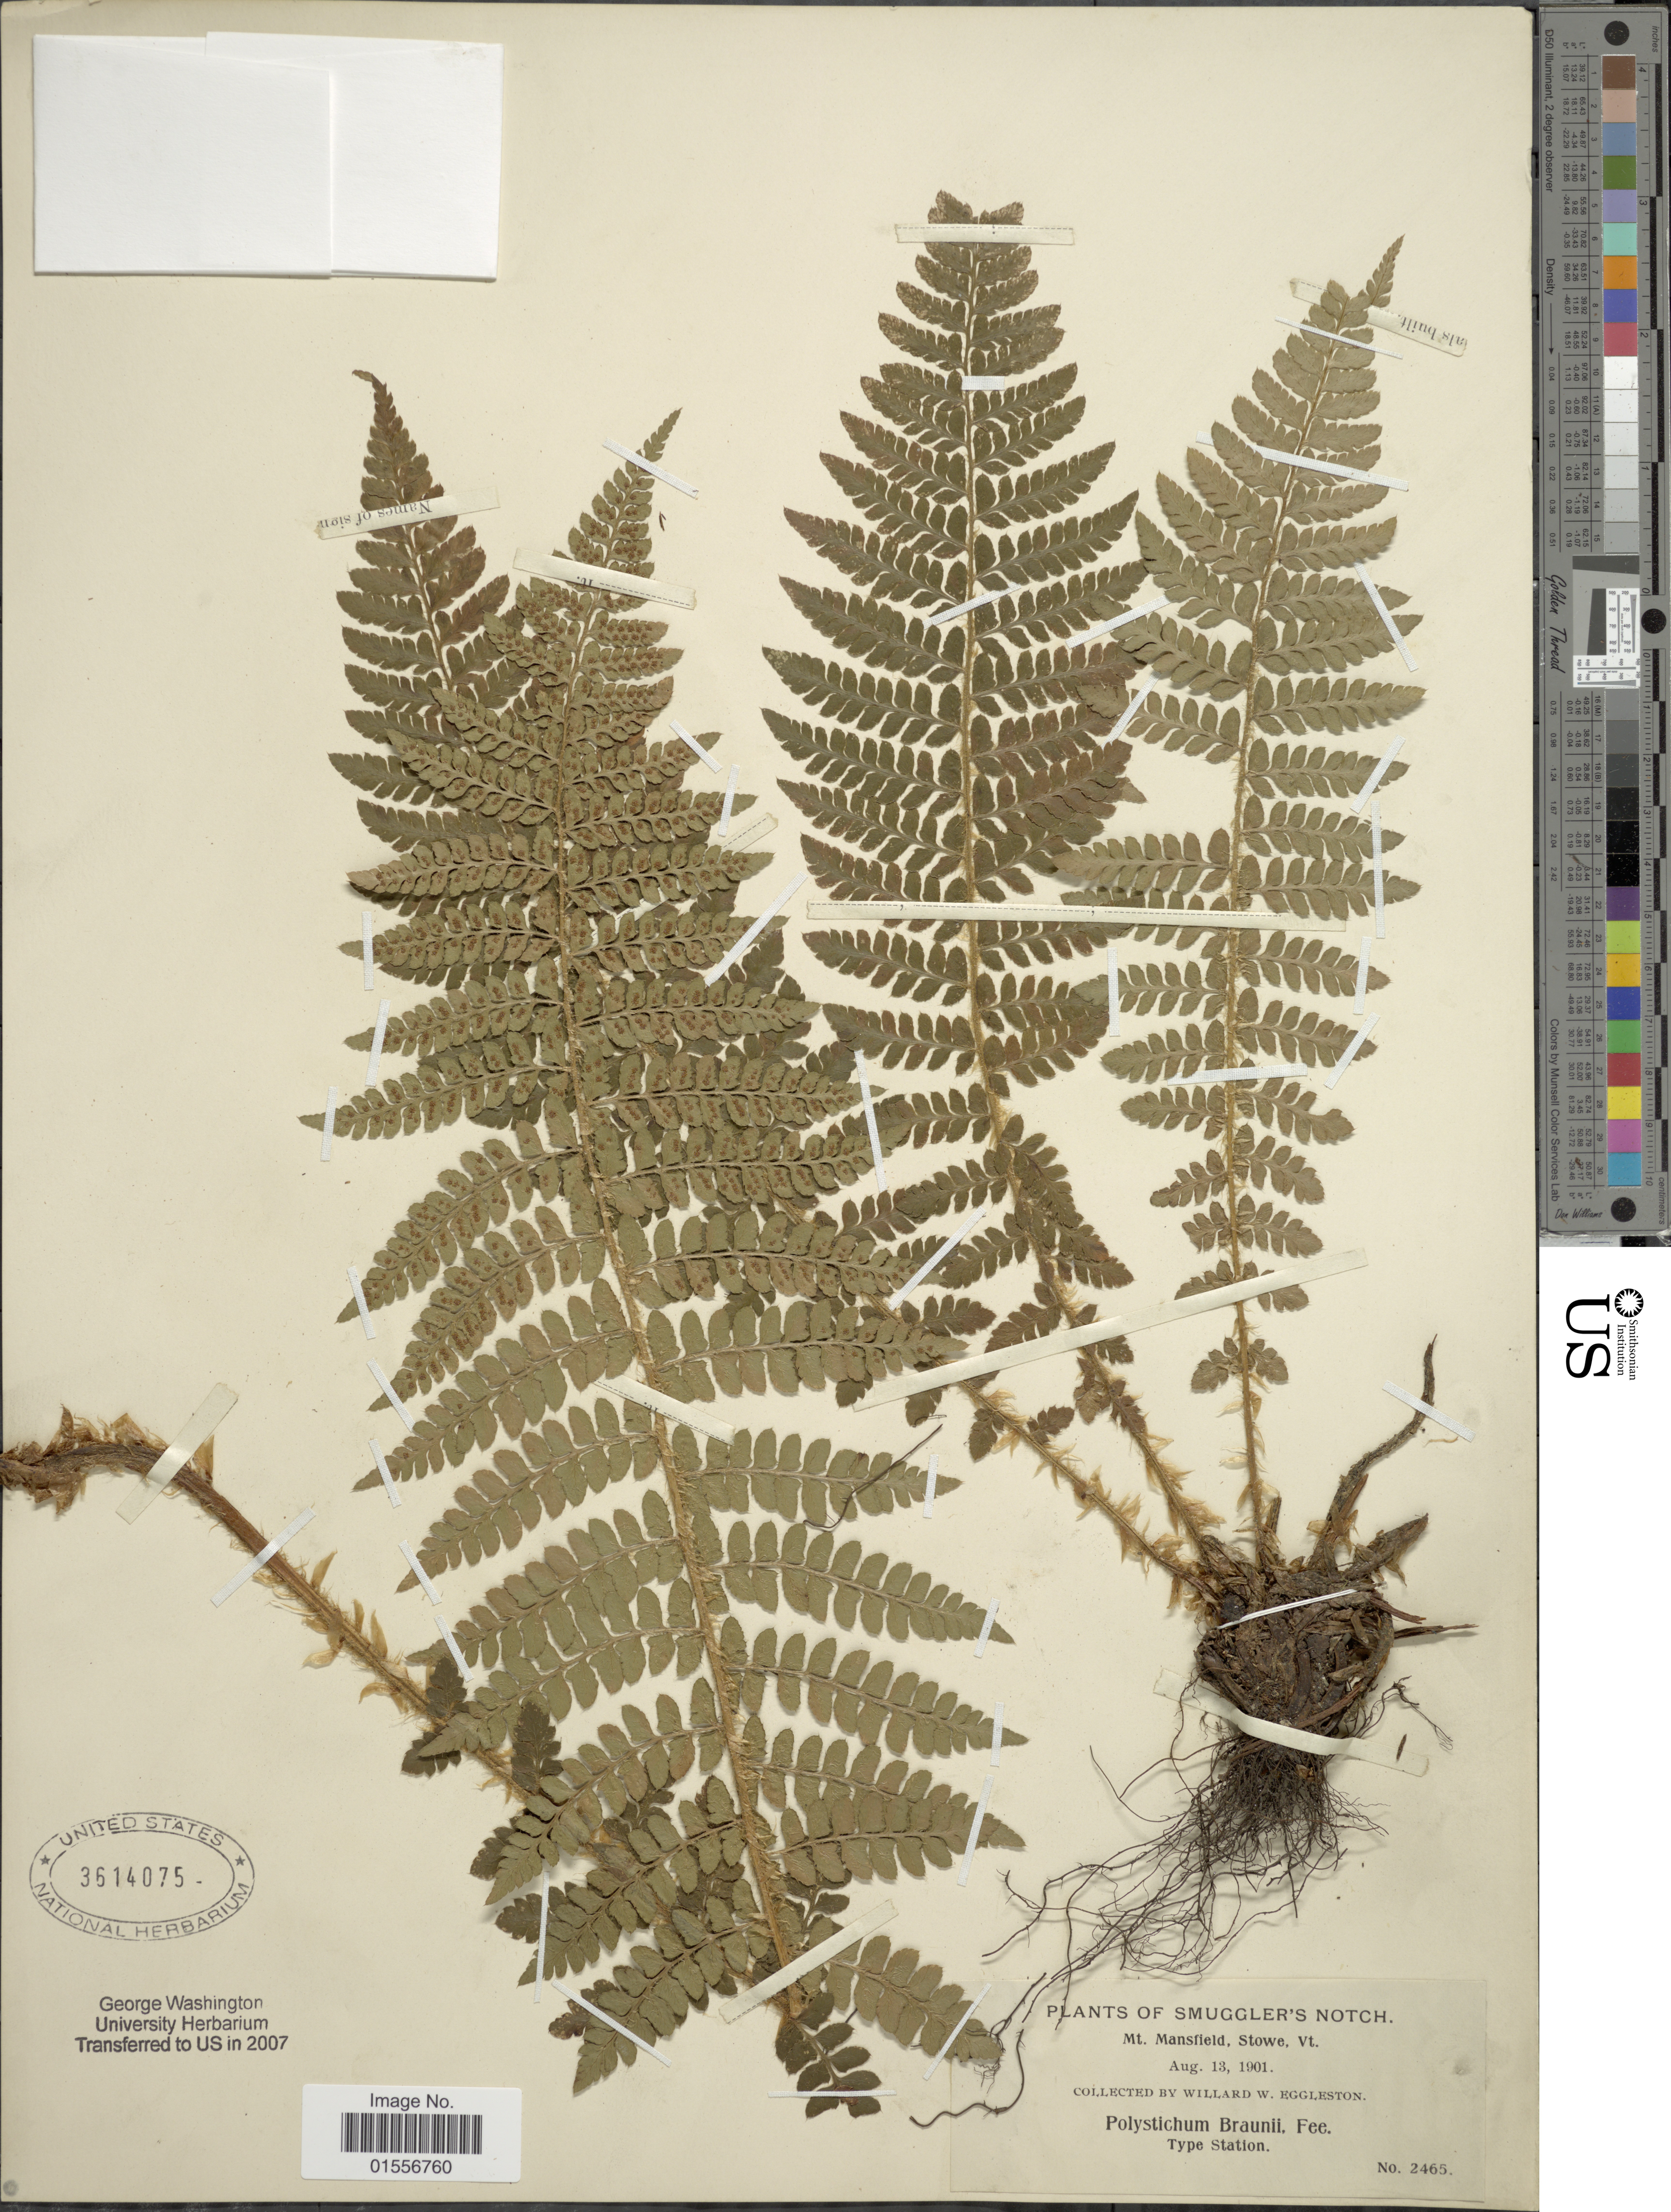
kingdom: Plantae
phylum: Tracheophyta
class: Polypodiopsida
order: Polypodiales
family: Dryopteridaceae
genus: Polystichum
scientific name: Polystichum braunii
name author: (Spenn.) Fée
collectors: W. W. Eggleston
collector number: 2465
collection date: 1901-08-13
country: United States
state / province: Vermont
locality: Smuggler's notch, Mt. Mansfield, Stowe, Type station.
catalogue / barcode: US 3614075